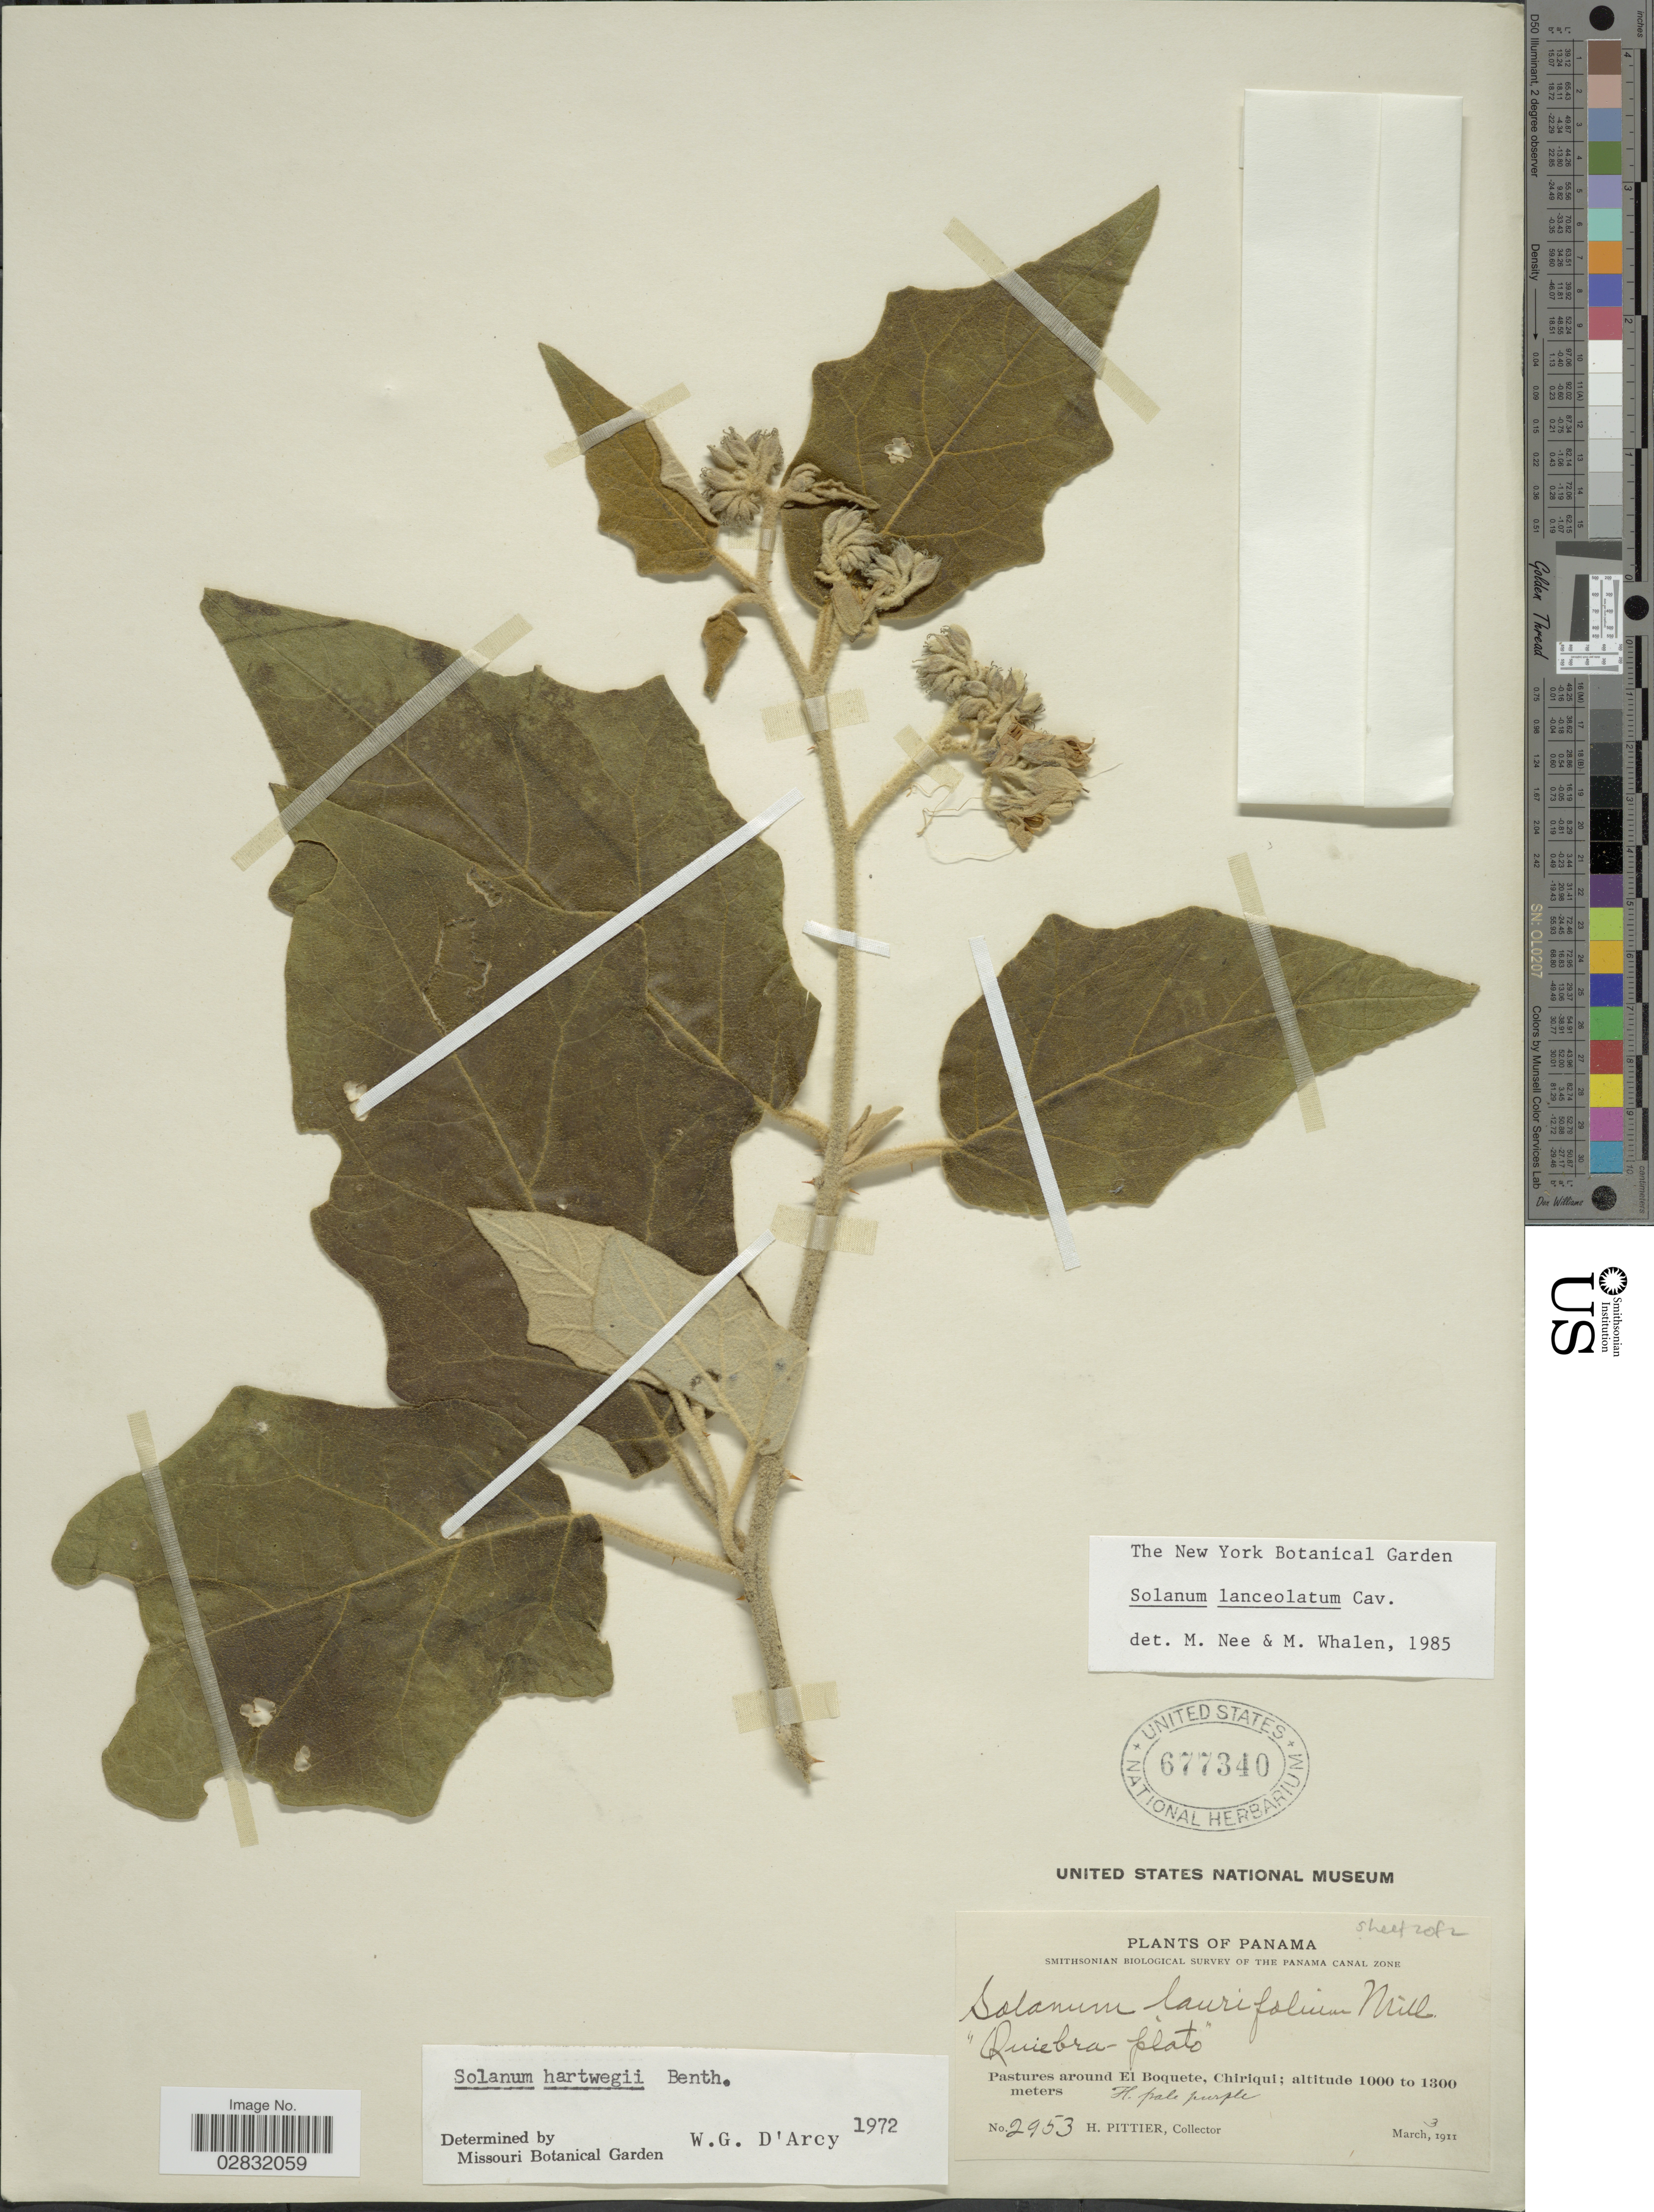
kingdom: Plantae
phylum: Tracheophyta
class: Magnoliopsida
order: Solanales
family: Solanaceae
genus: Solanum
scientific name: Solanum lanceolatum Berthault, nom. illeg.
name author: Berthault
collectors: H. F. Pittier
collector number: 2953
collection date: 1911-03-03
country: Panama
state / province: Chiriqui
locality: Pastures around El Boquete.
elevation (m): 1000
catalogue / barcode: US 677340